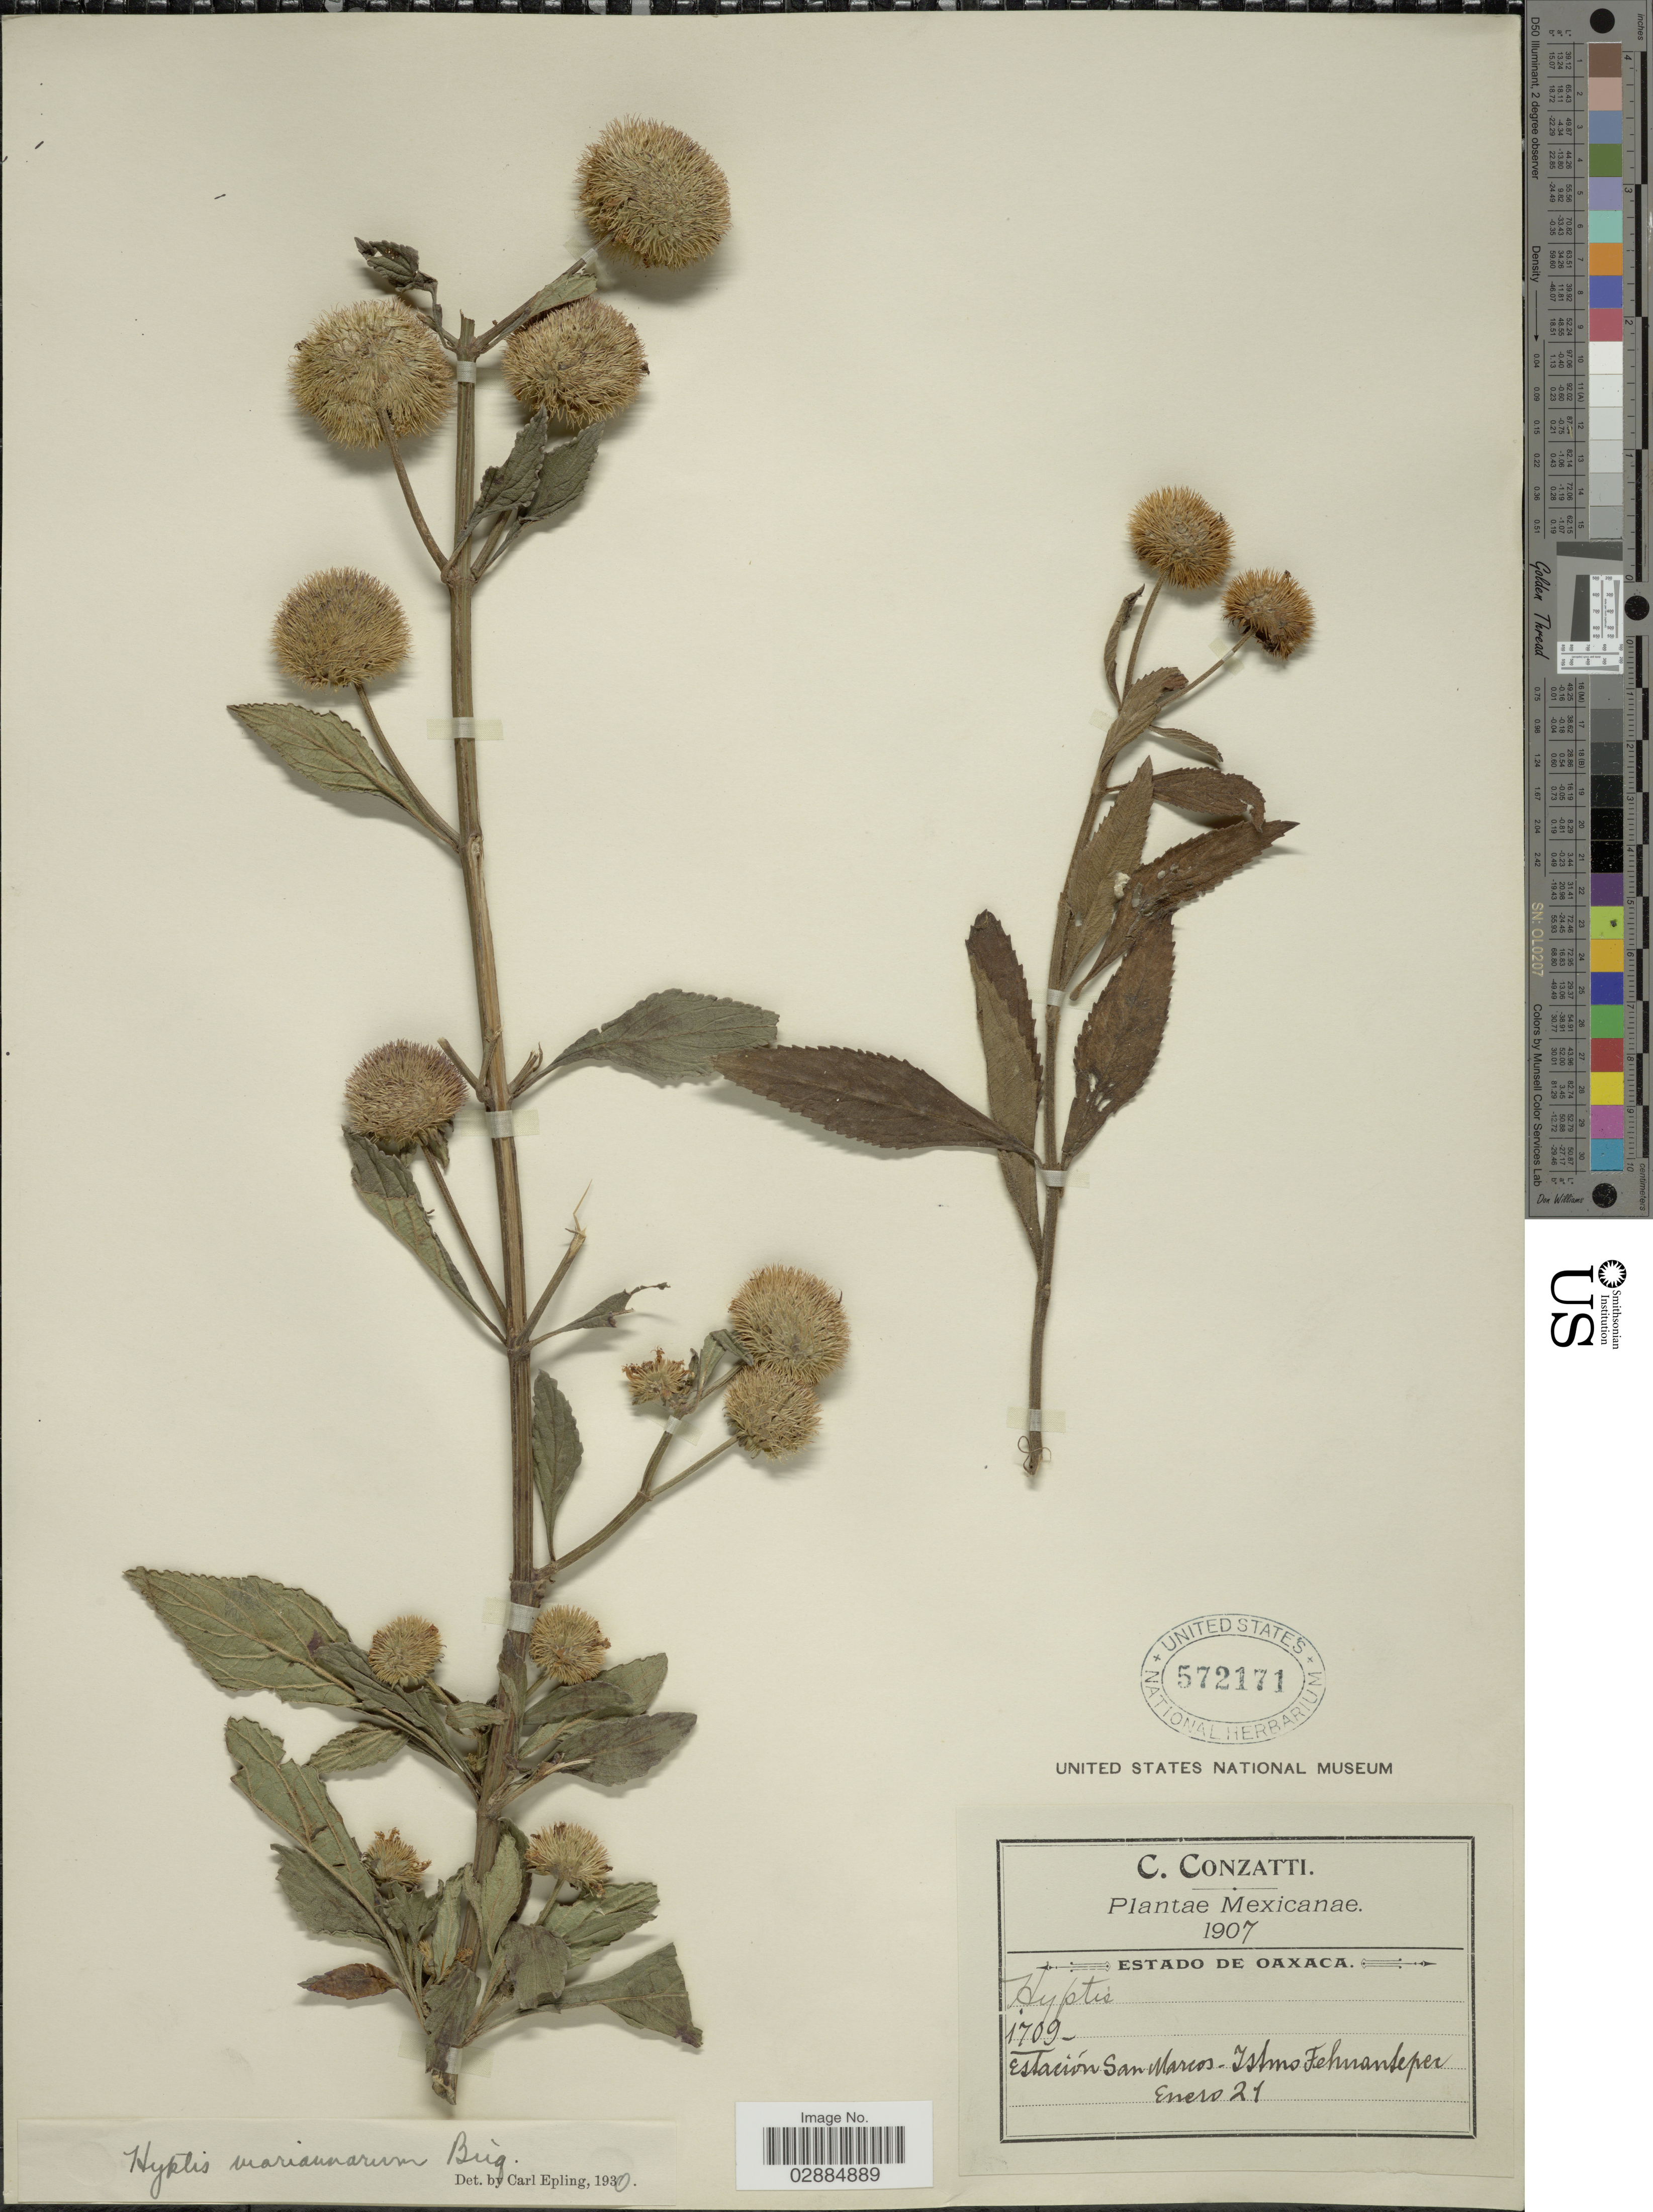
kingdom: Plantae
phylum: Tracheophyta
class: Magnoliopsida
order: Lamiales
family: Lamiaceae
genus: Hyptis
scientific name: Hyptis mariannarum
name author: Briq.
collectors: C. Conzatti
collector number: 1709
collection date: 1907-01-21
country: Mexico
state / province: Oaxaca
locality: Estación San Marcos - Istmo Tehuantepec.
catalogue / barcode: US 572171